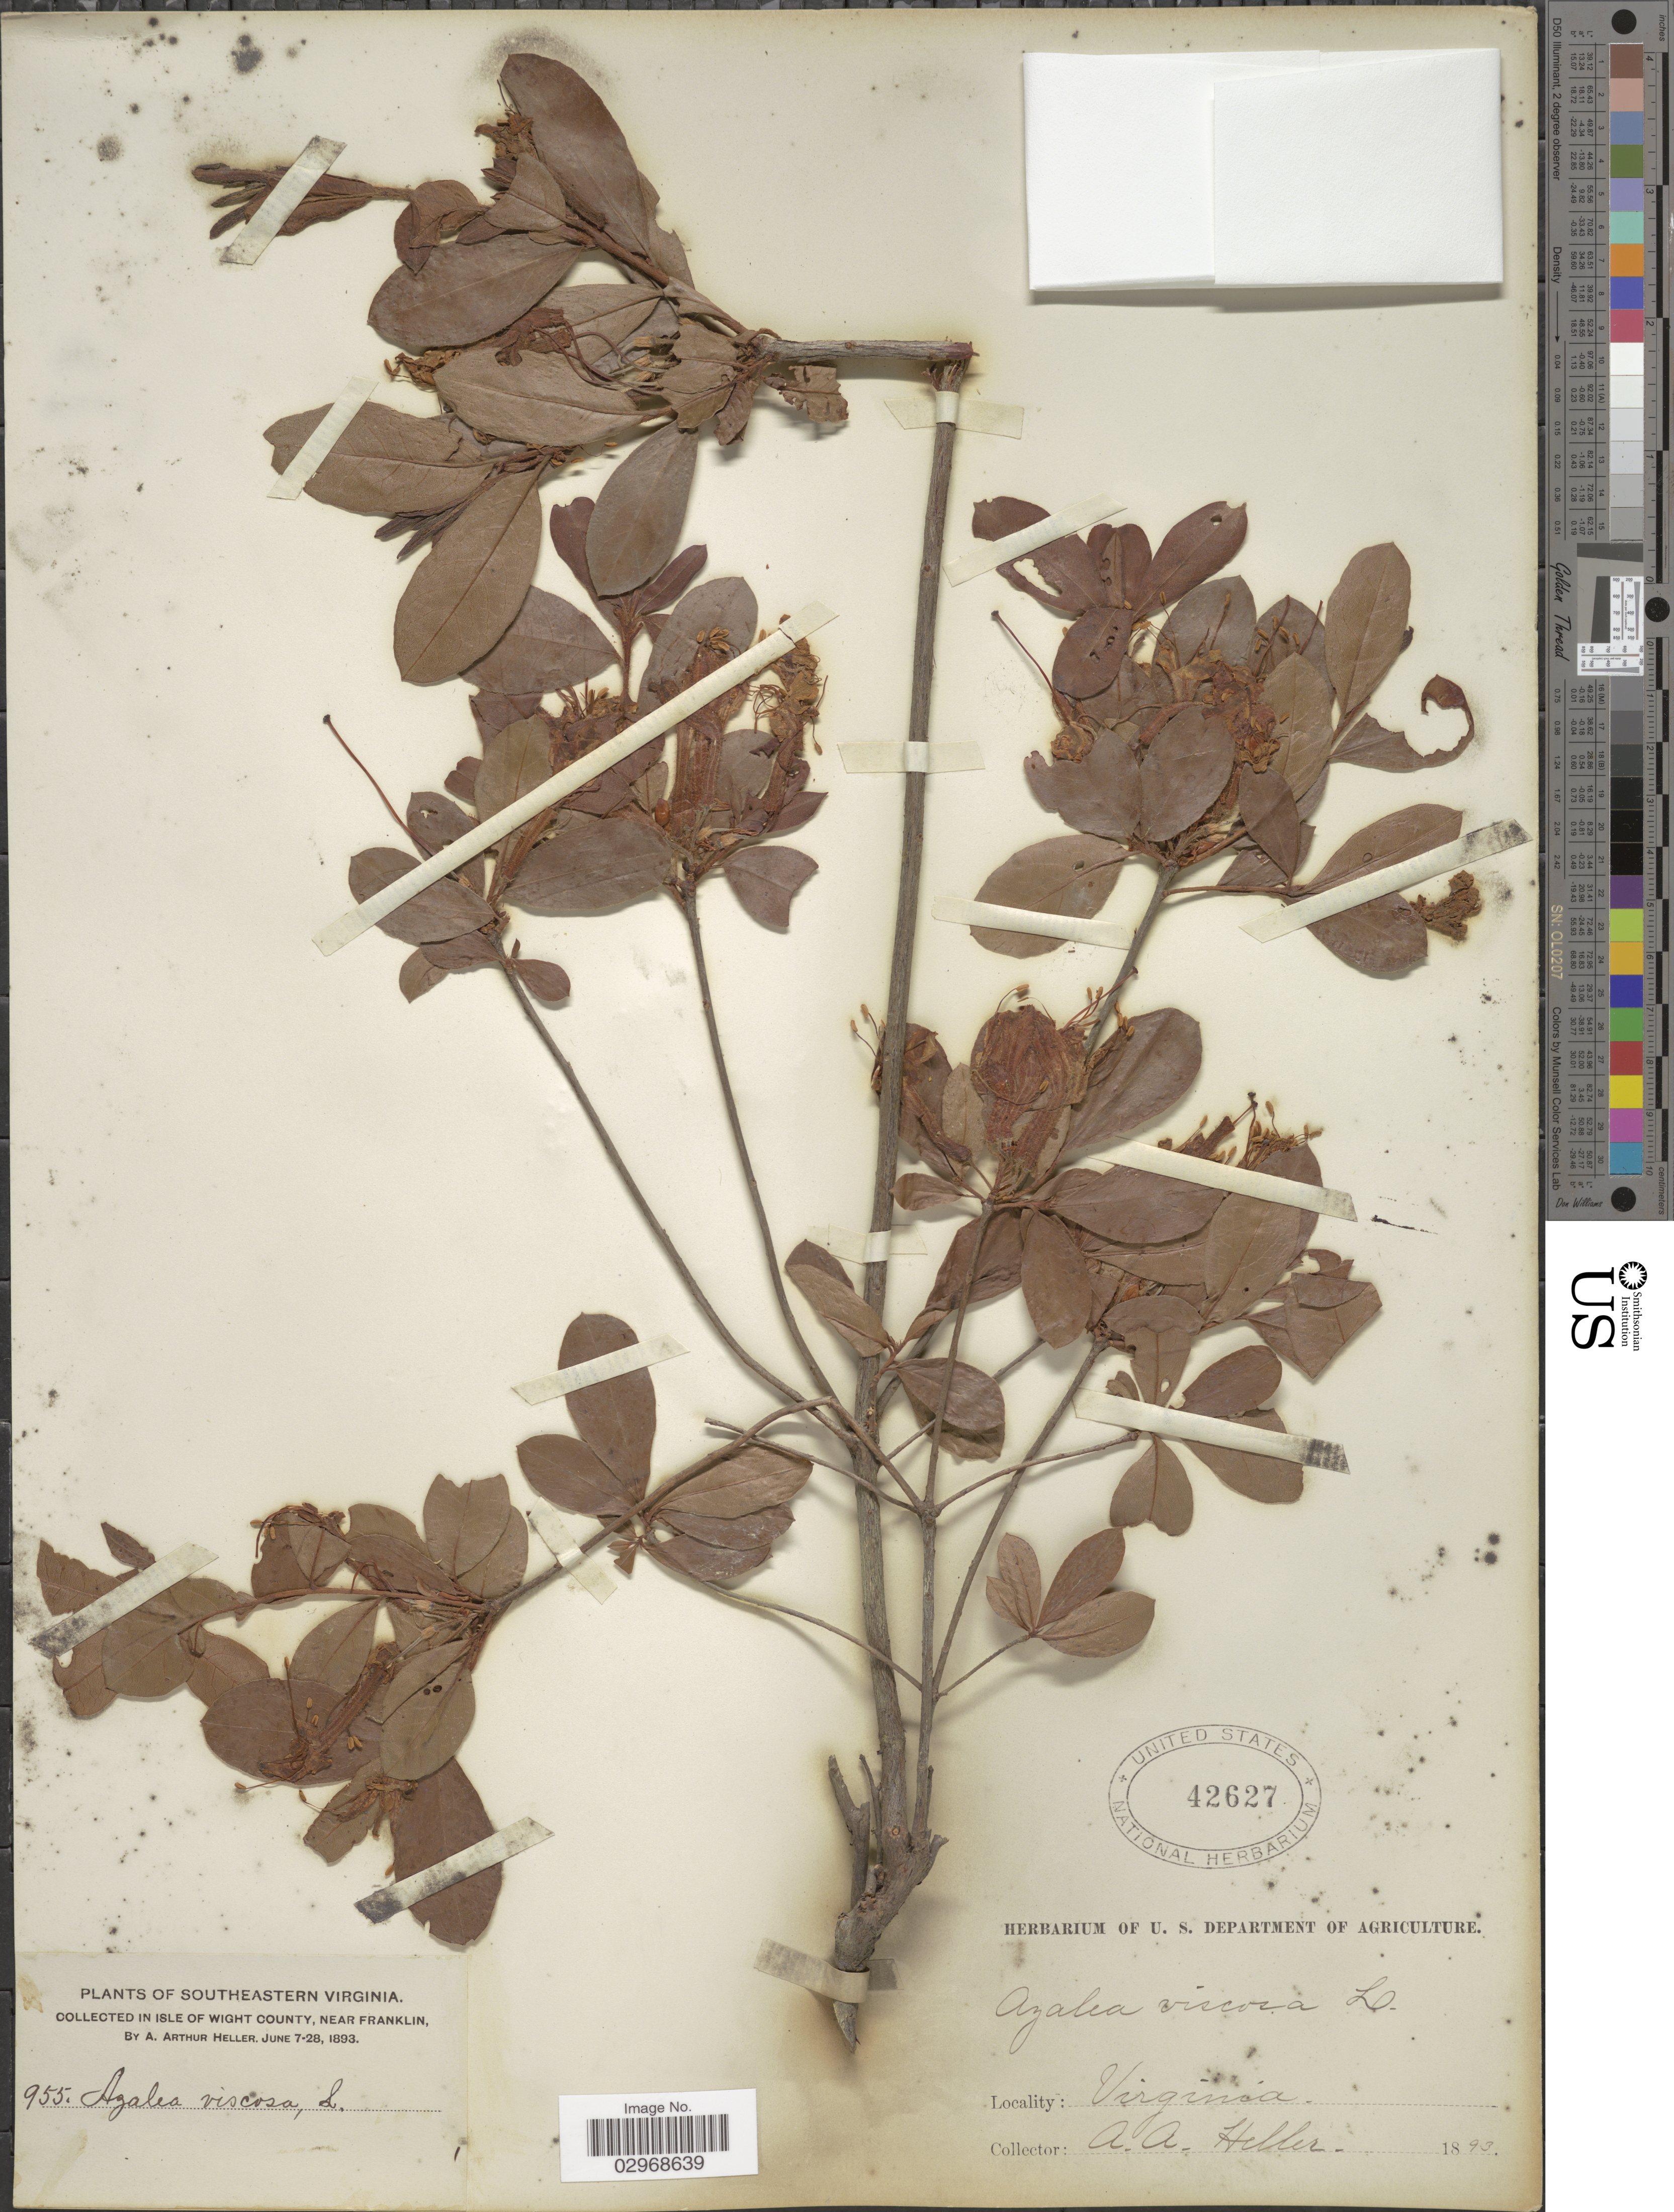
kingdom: Plantae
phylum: Tracheophyta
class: Magnoliopsida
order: Ericales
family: Ericaceae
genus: Rhododendron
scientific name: Rhododendron viscosum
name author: (L.) Torr.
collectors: A. A. Heller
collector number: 955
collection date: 1893-06-07/1893-06-28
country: United States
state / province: Virginia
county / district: Isle of Wight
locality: Southeastern Virginia, In Isle of Wight County, Near Franklin.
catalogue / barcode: US 42627